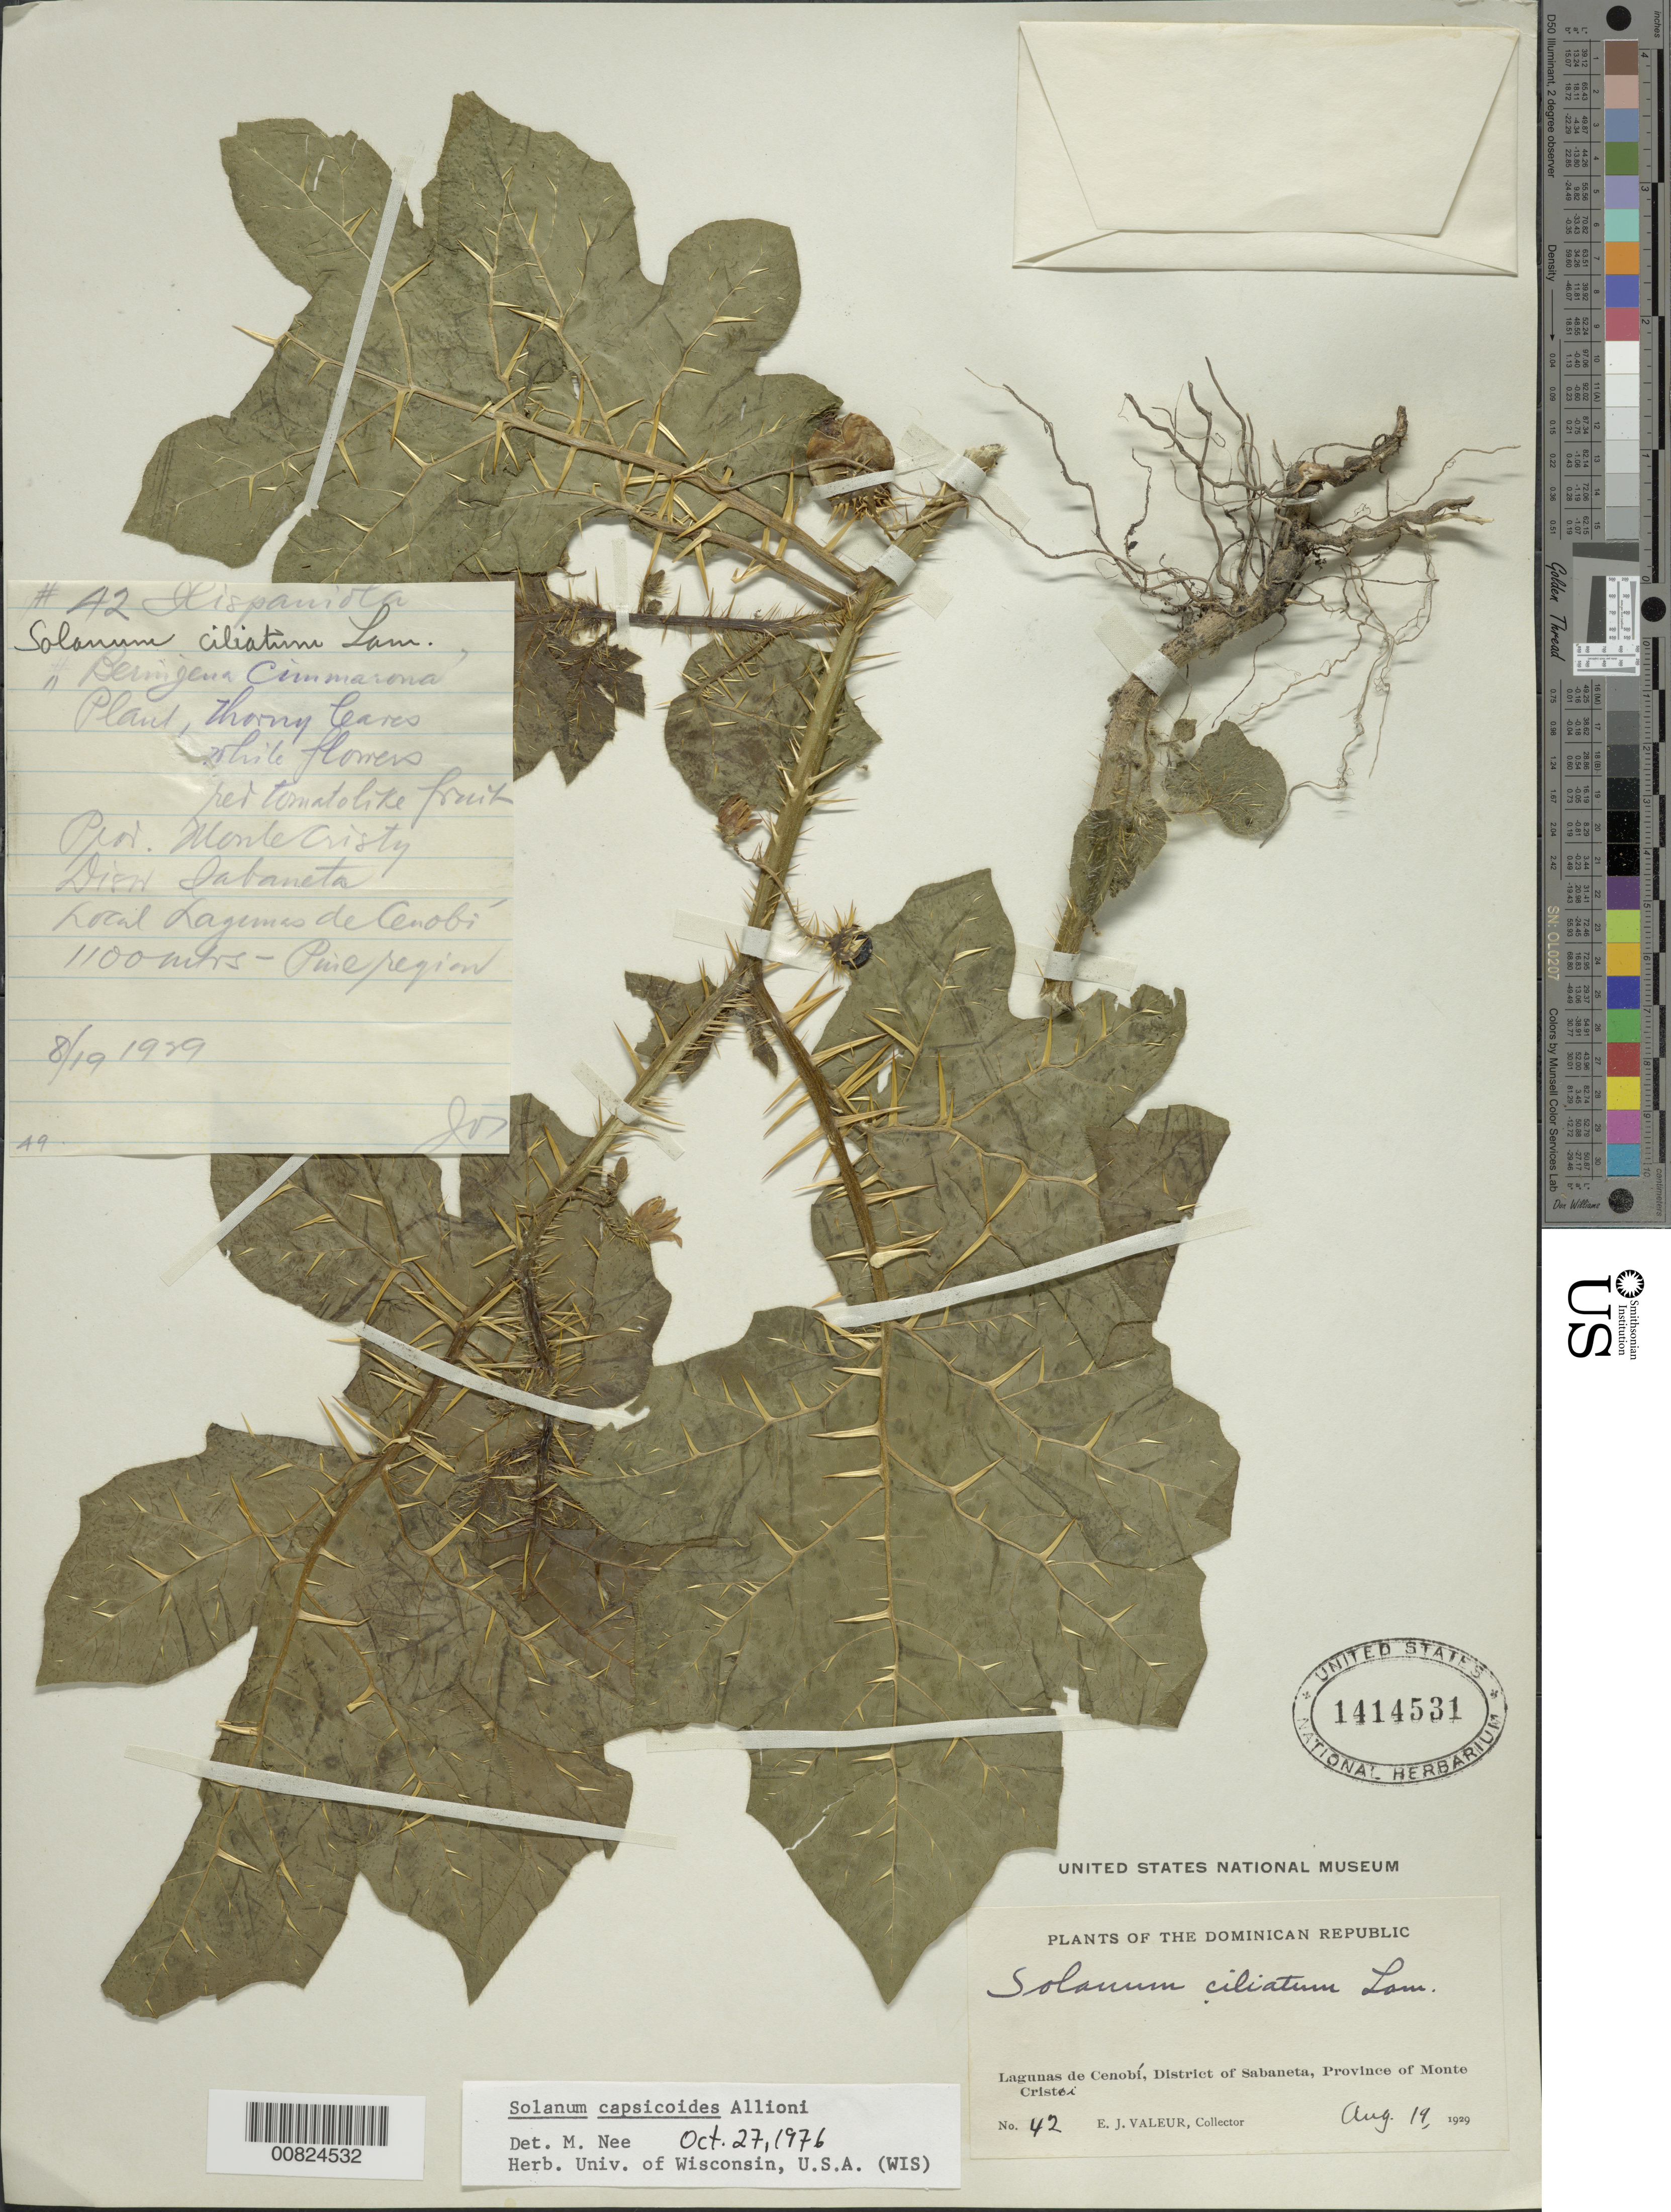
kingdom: Plantae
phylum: Tracheophyta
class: Magnoliopsida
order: Solanales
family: Solanaceae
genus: Solanum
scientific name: Solanum capsicoides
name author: All.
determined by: Nee, Michael H.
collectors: E. Valeur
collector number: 42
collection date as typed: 19 Aug 1929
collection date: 1929-08-19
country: Dominican Republic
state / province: Monte Cristi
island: Hispaniola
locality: Lagunas de Cenobí, District of Sabaneta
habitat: Pine region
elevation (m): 1100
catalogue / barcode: US 1414531